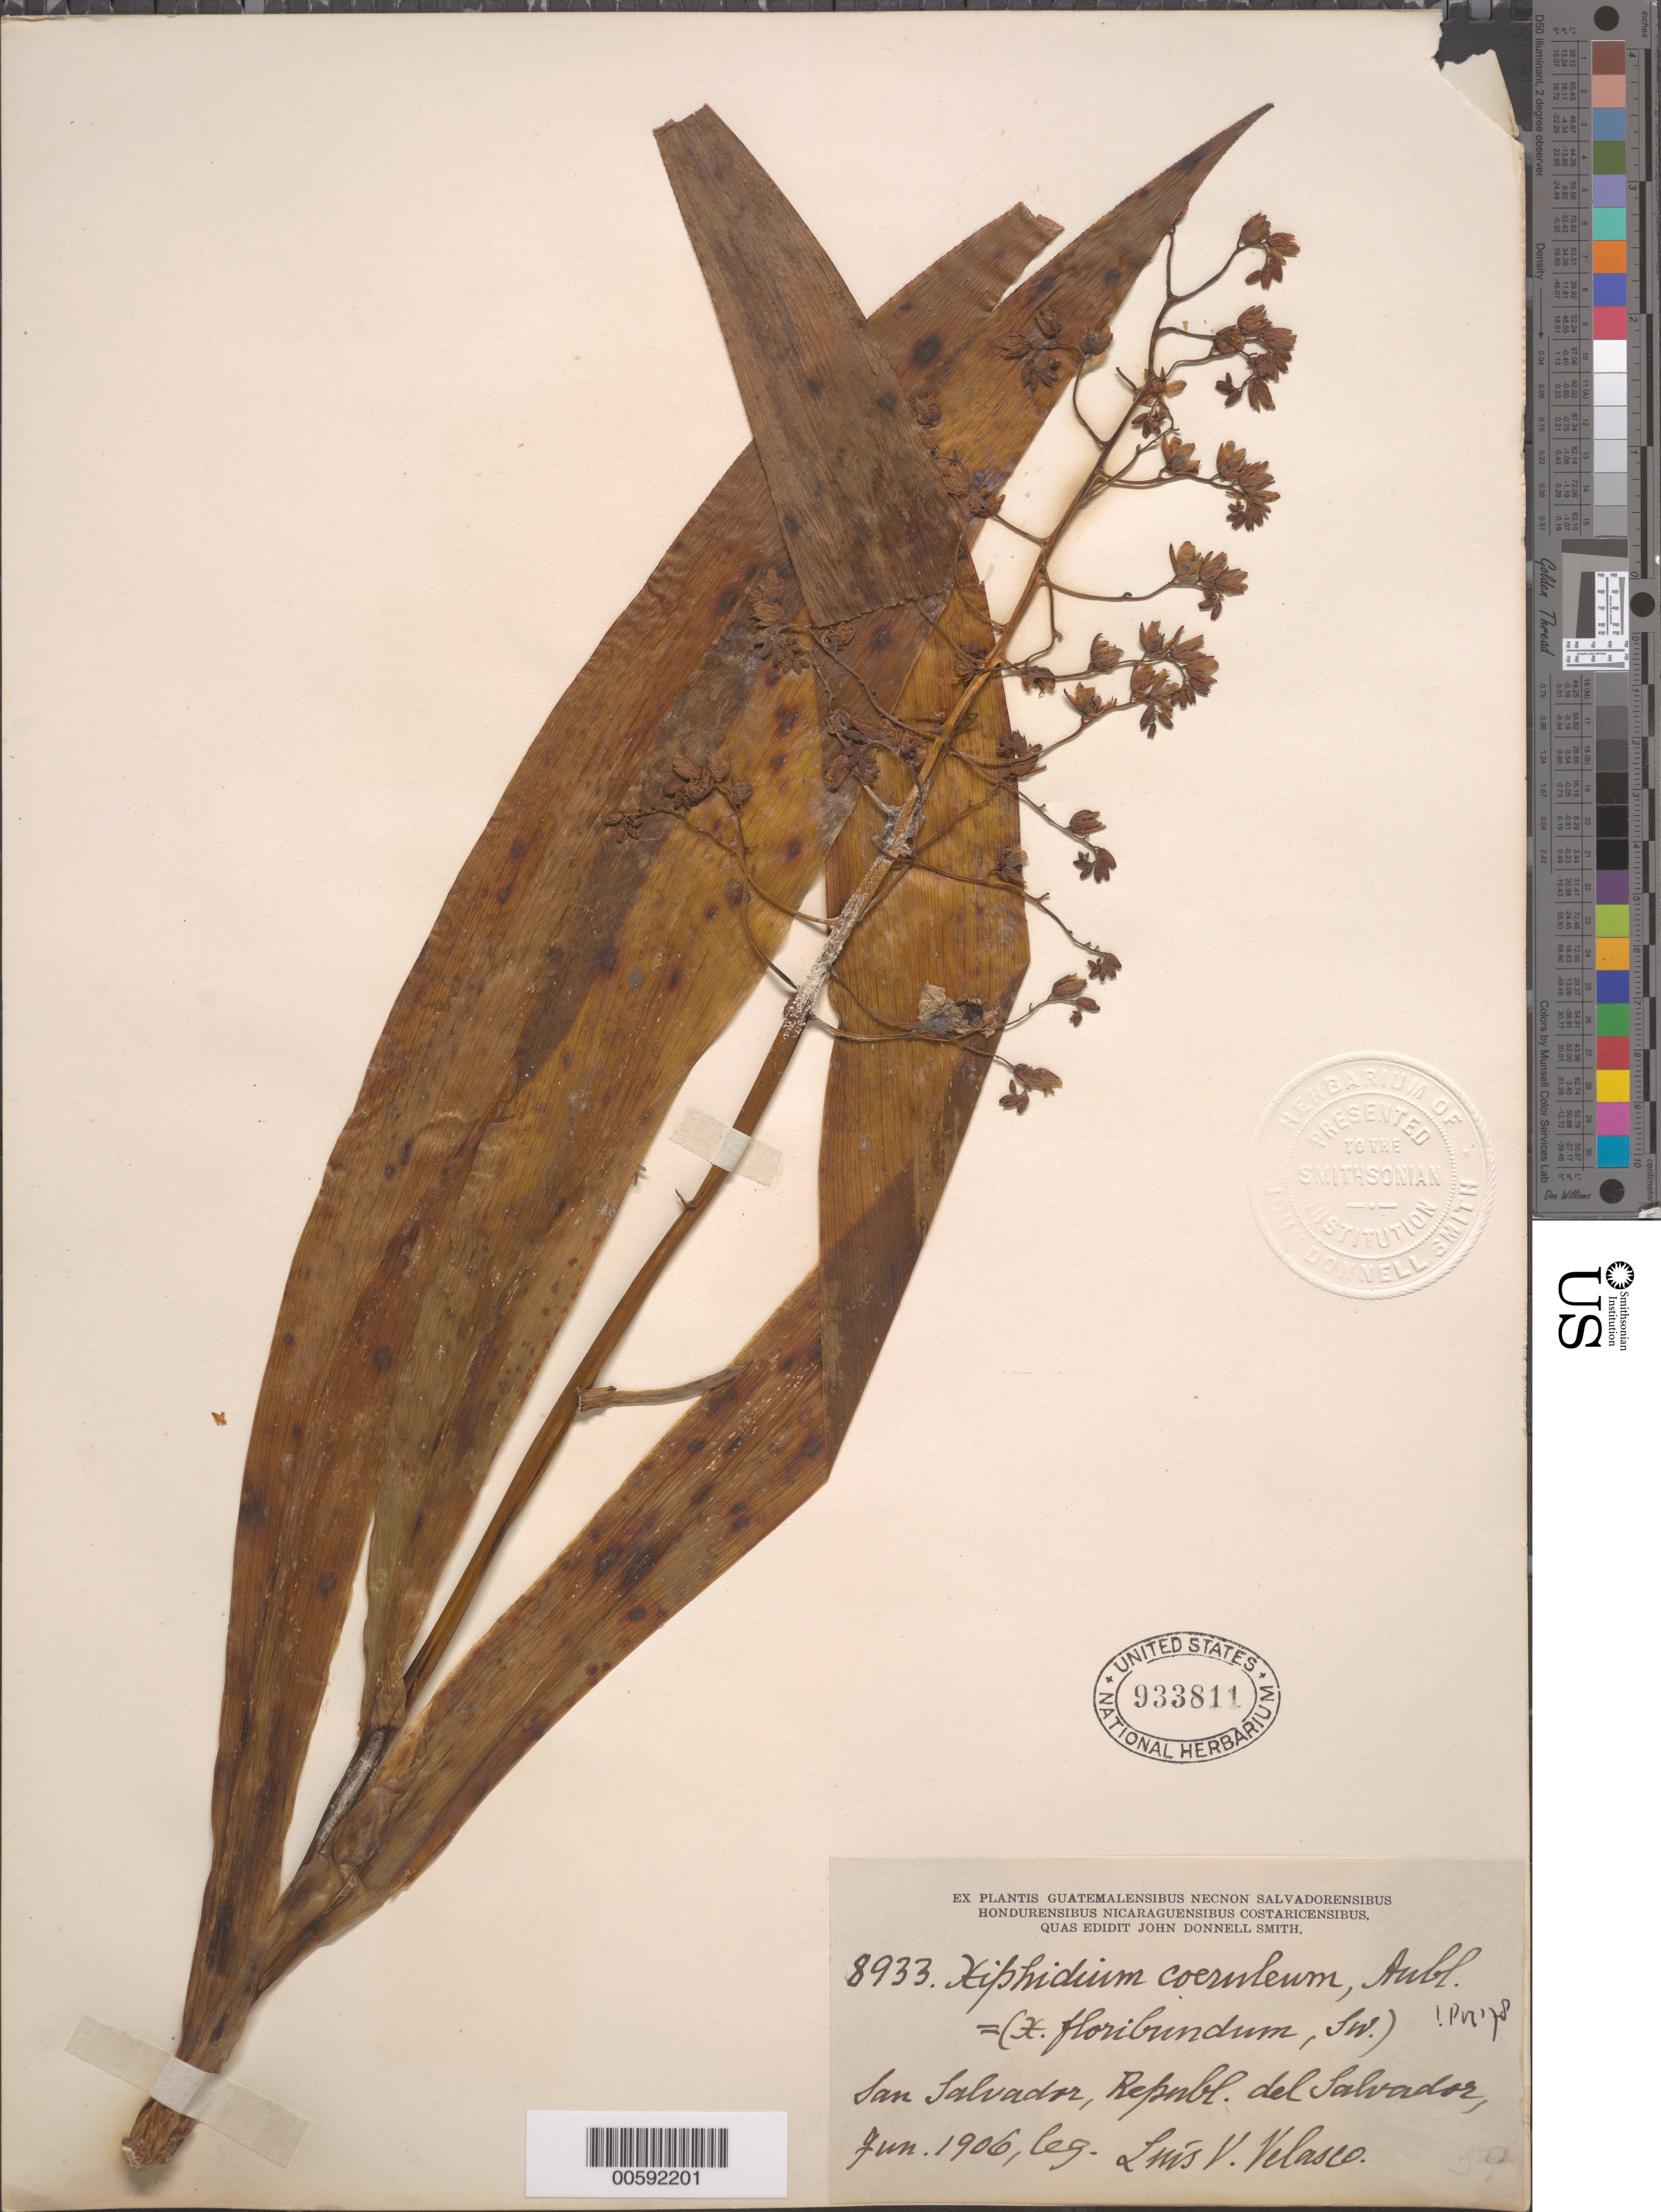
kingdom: Plantae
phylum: Tracheophyta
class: Liliopsida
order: Commelinales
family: Haemodoraceae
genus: Xiphidium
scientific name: Xiphidium caeruleum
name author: Aubl.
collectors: L. Velasco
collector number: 8933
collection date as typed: Jun 1906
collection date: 1906-06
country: El Salvador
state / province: San Salvador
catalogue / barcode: US 933811